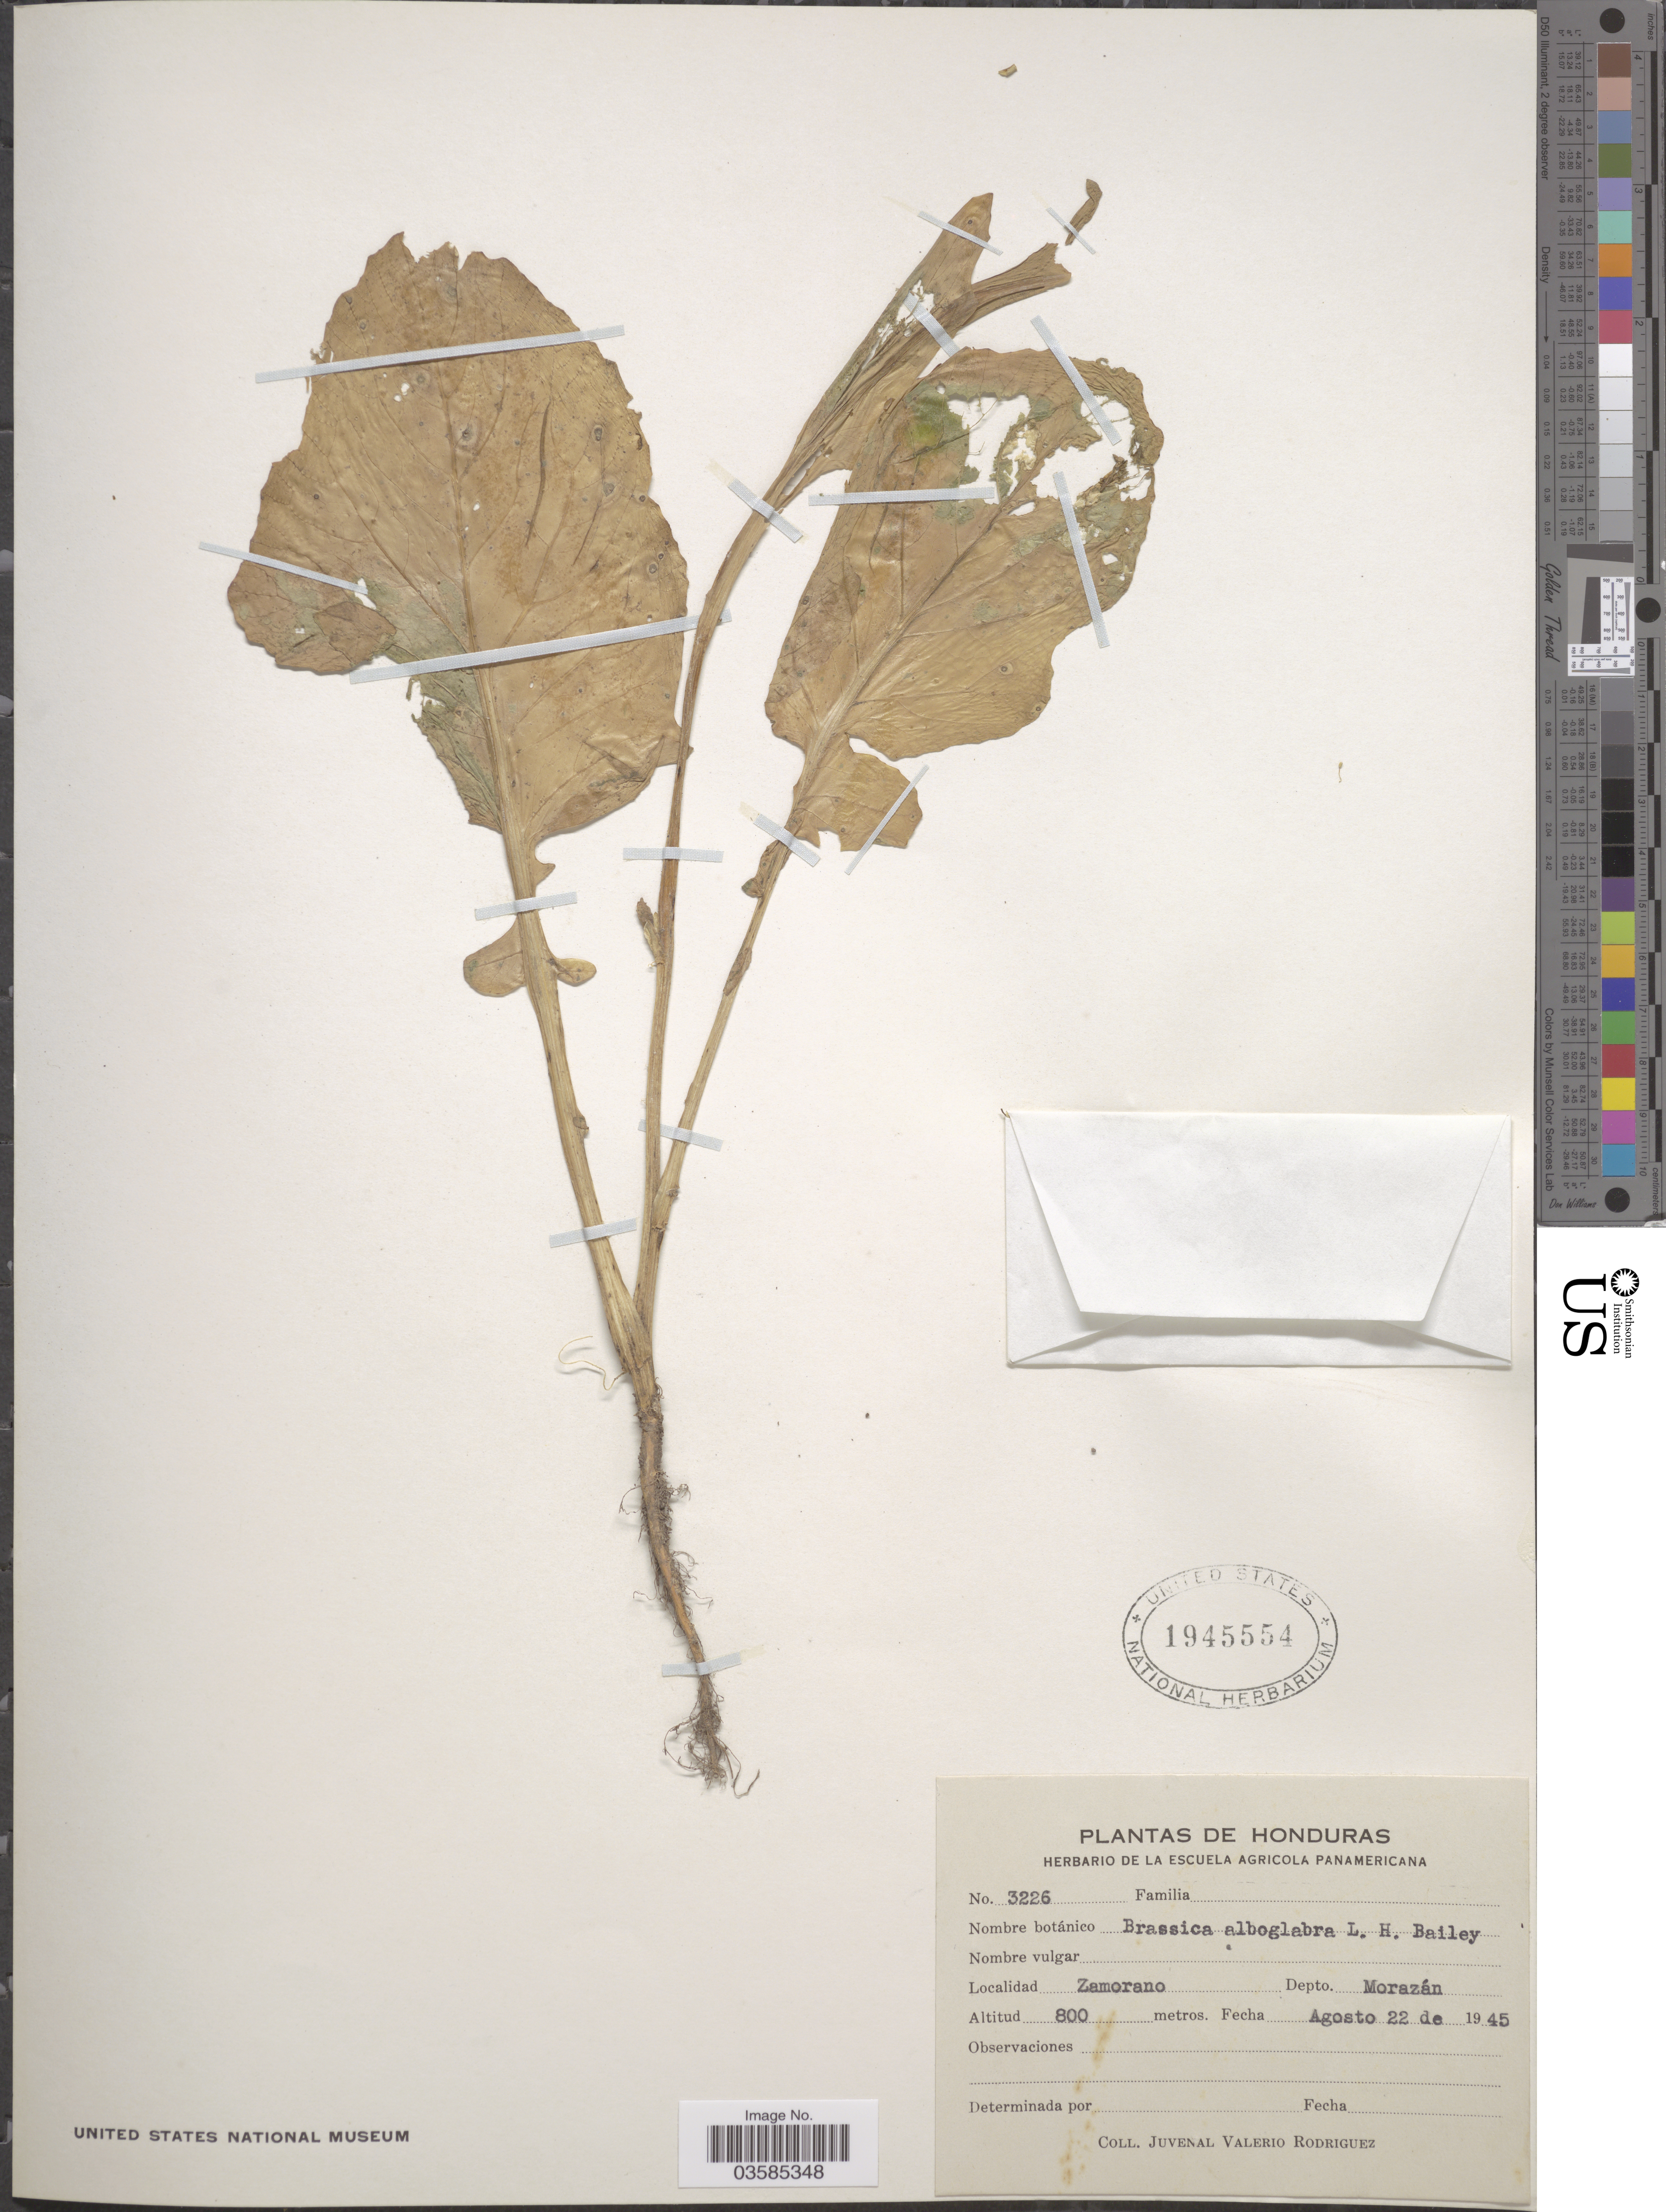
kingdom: Plantae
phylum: Tracheophyta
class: Magnoliopsida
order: Brassicales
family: Brassicaceae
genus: Brassica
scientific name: Brassica alboglabra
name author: L.H. Bailey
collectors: J. Rodriguez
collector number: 3226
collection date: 1945-08-22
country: Honduras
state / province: Fco. Morazán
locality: Zamarano. depto. Morazán.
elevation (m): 800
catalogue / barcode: US 1945554